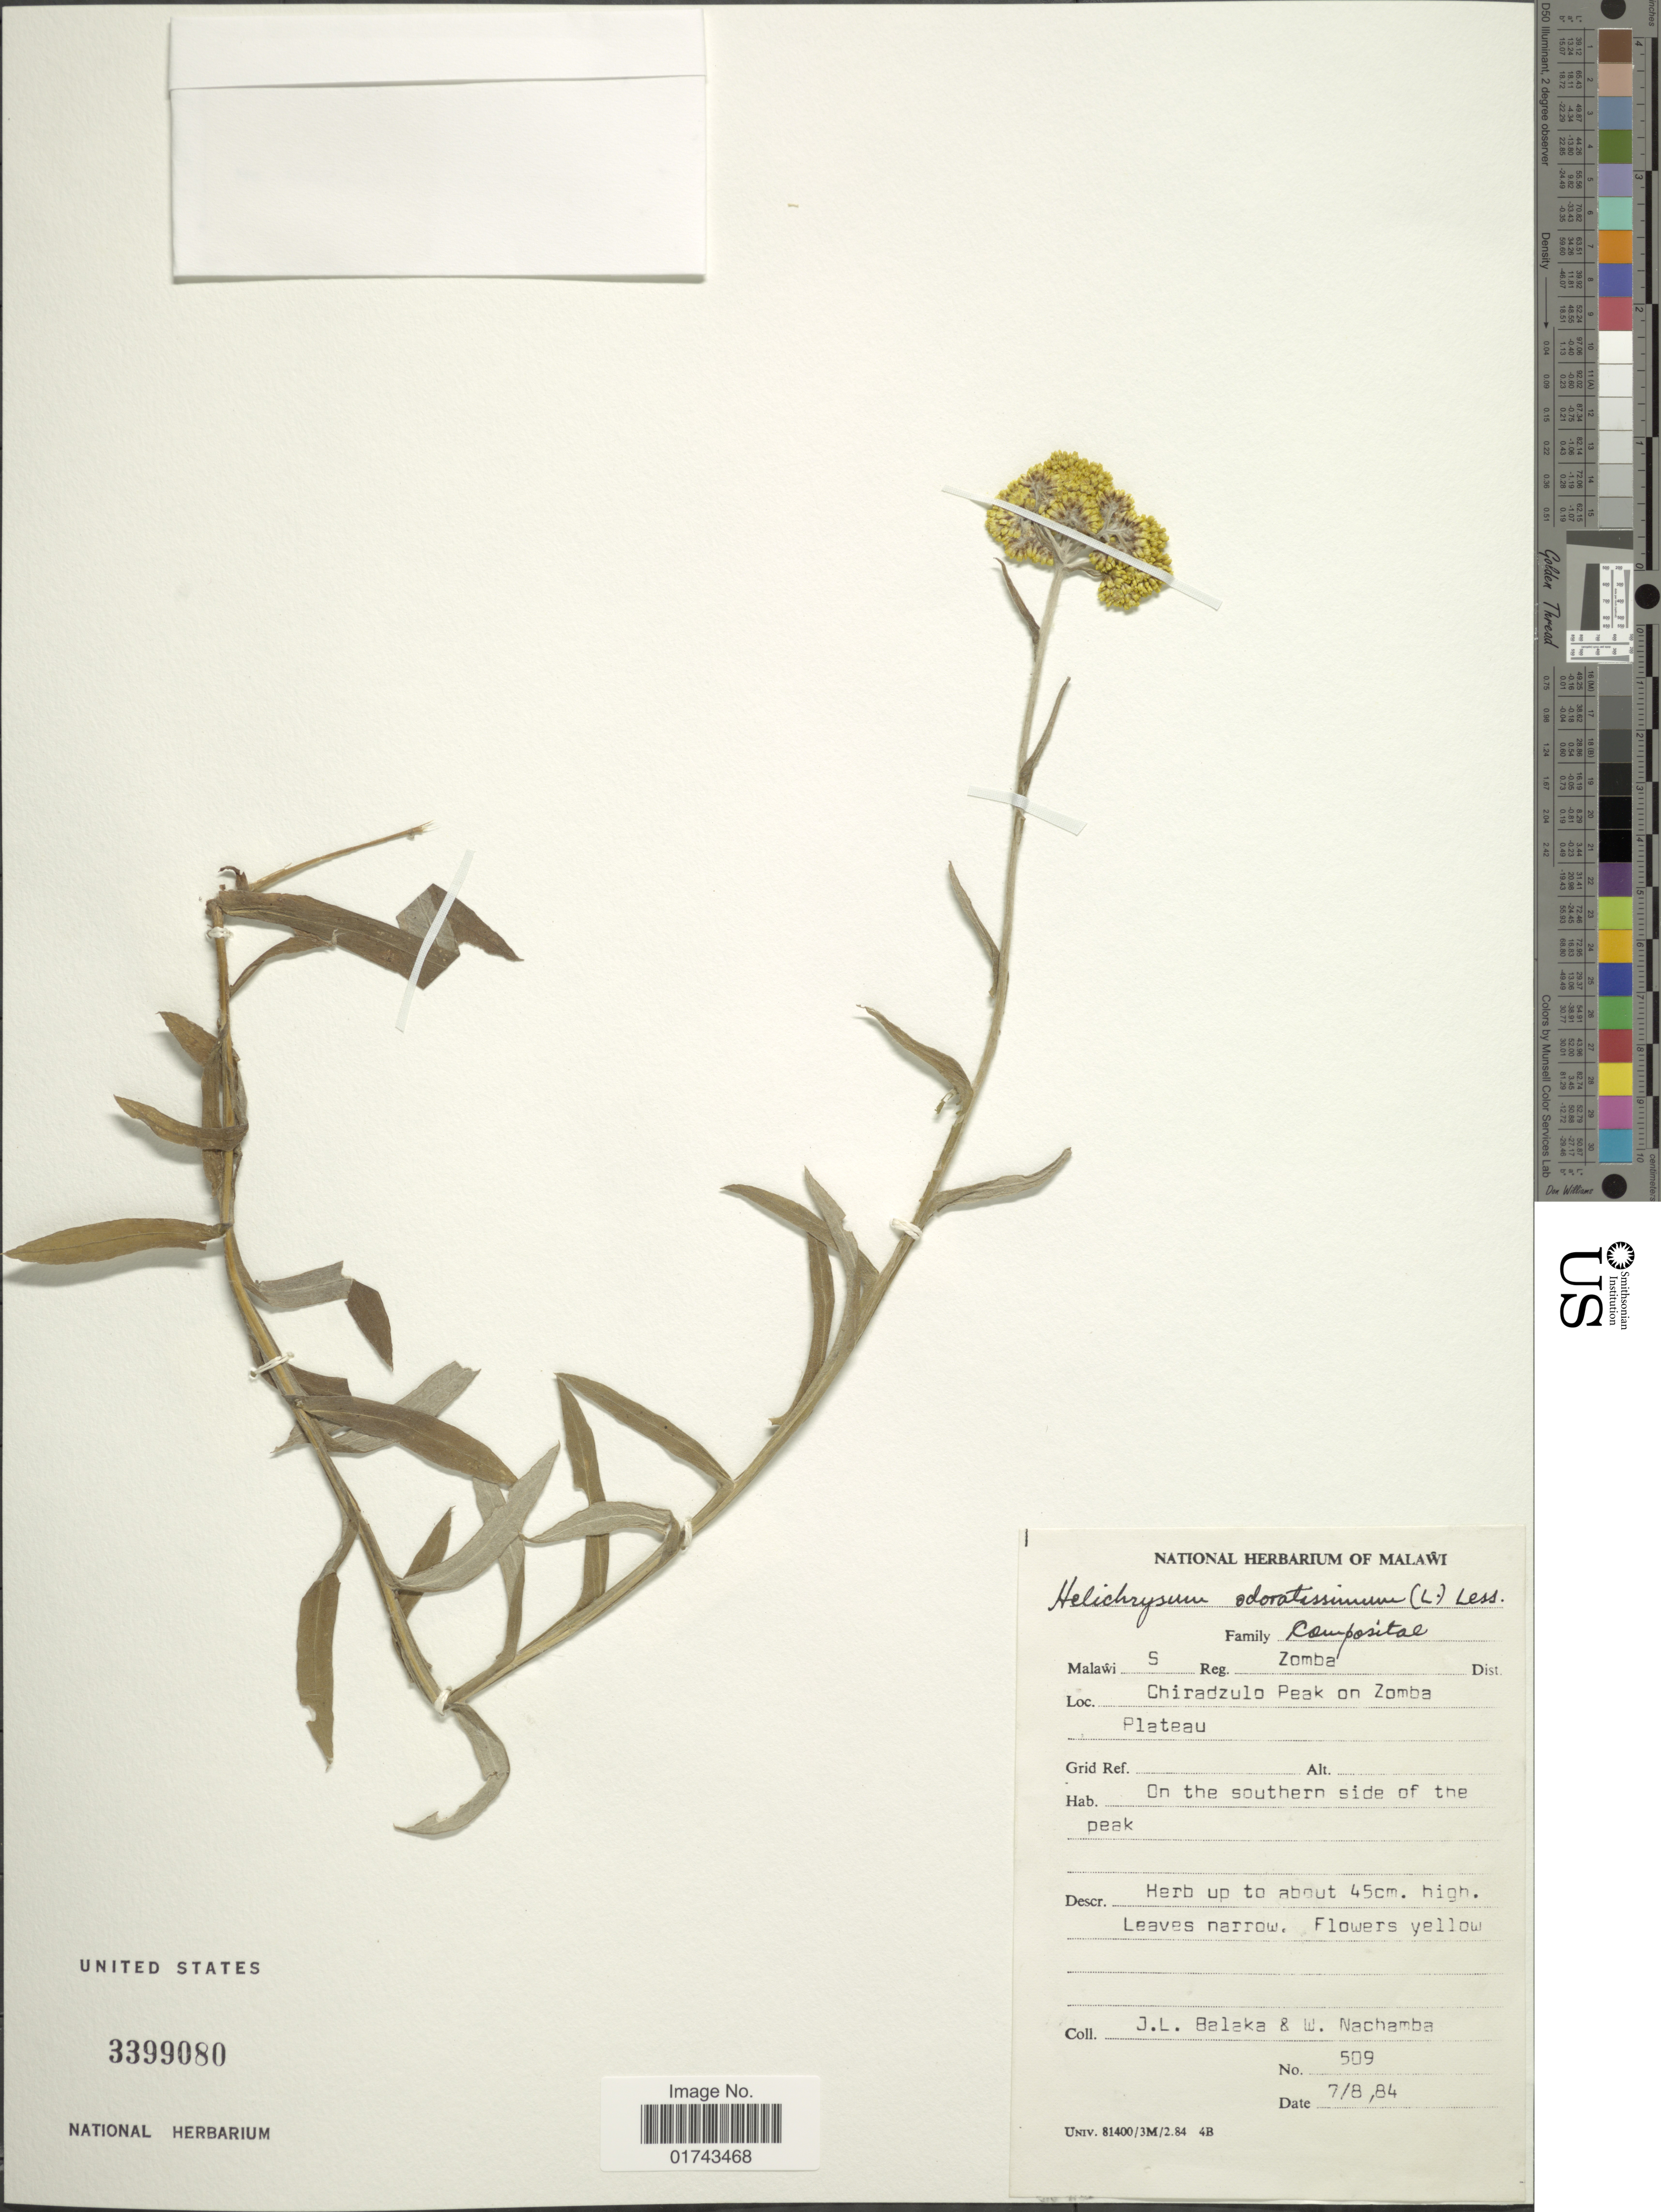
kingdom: Plantae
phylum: Tracheophyta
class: Magnoliopsida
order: Asterales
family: Asteraceae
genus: Helichrysum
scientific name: Helichrysum odoratissimum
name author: (L.) Sweet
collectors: J. Balaka & W. Nachamba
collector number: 509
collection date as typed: Transcribed d/m/y: 7/8/84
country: Malawi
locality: Malawi S Reg. Zomba Dist. Chiradzulo Peak on Zomba Plateau, On the southern side of the peak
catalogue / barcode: US 3399080